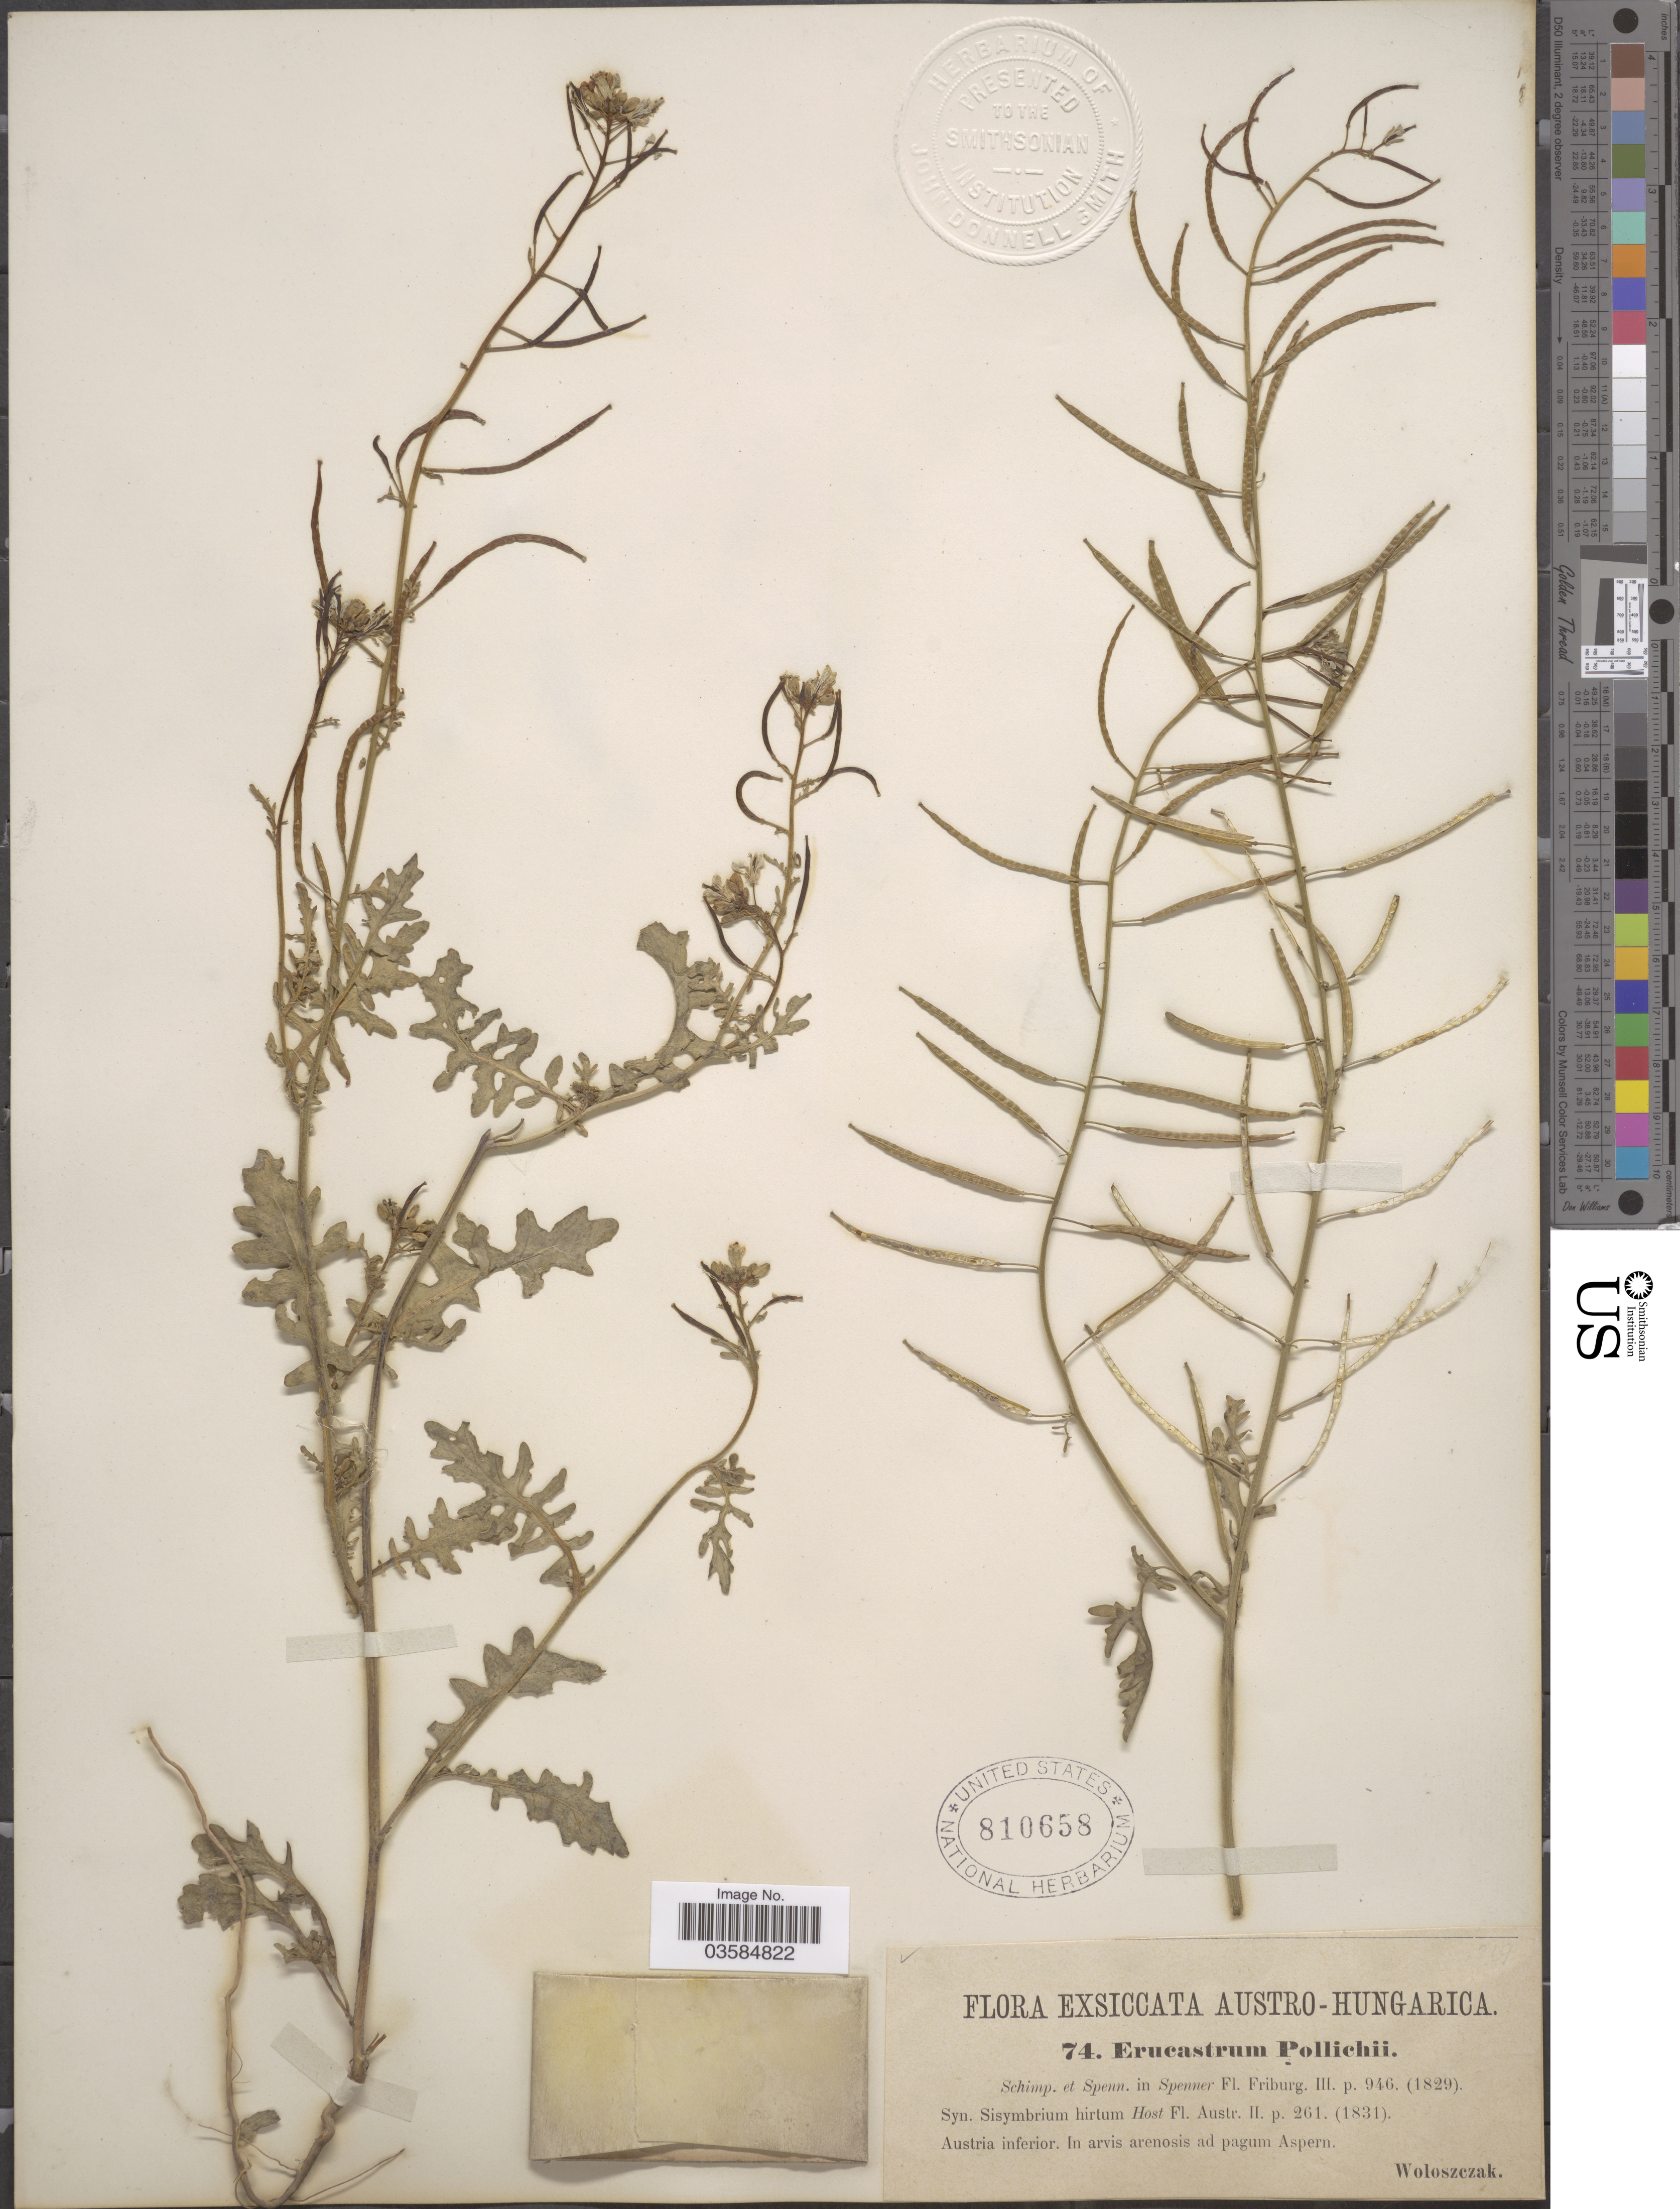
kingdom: Plantae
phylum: Tracheophyta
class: Magnoliopsida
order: Brassicales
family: Brassicaceae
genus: Erucastrum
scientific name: Erucastrum pollichii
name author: Schimp. & Spenn.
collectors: Woloszczak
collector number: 74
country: Austria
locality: Austro-Hungarica. Austria inferior. In arvis arenosis ad pagum Aspern.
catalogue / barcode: US 810658